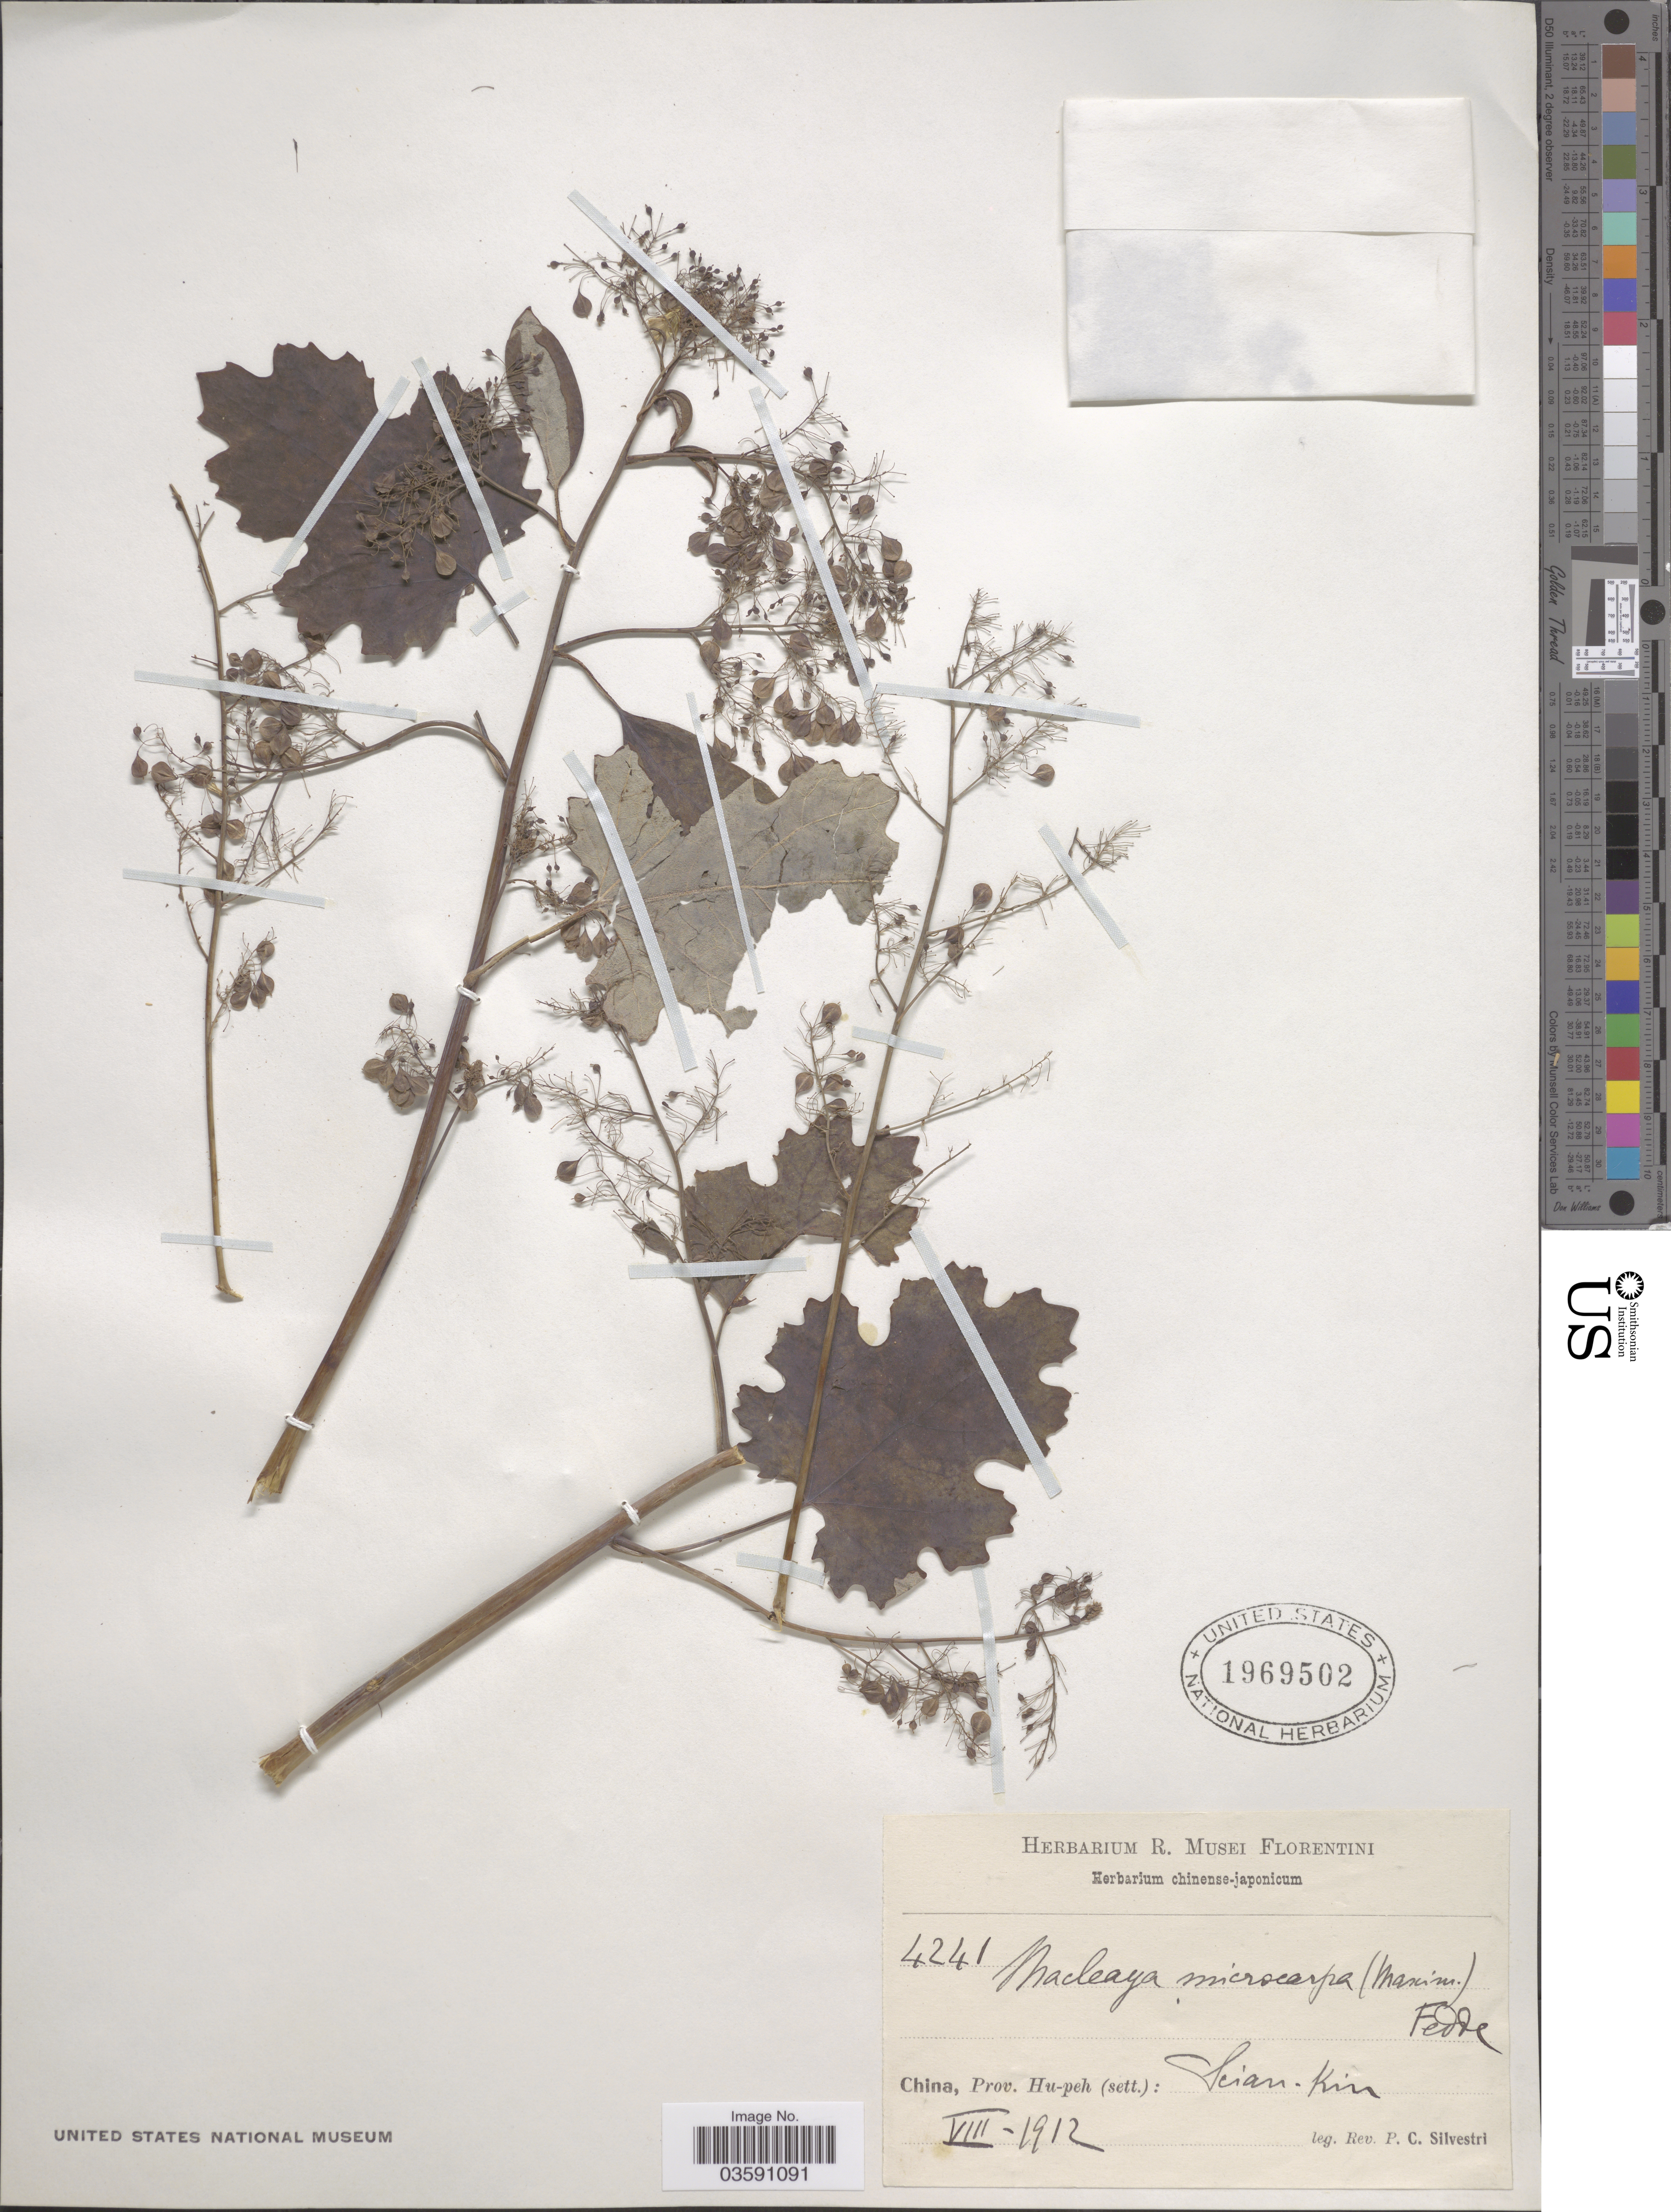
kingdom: Plantae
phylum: Tracheophyta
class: Magnoliopsida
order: Ranunculales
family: Papaveraceae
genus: Macleaya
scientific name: Macleaya microcarpa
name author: (Maxim.) Fedde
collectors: P. Silvestri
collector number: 4241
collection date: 1912-08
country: China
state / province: Hubei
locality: Prov. Hu-peh (sett.): Scian-Kin [interpreted].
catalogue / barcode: US 1969502